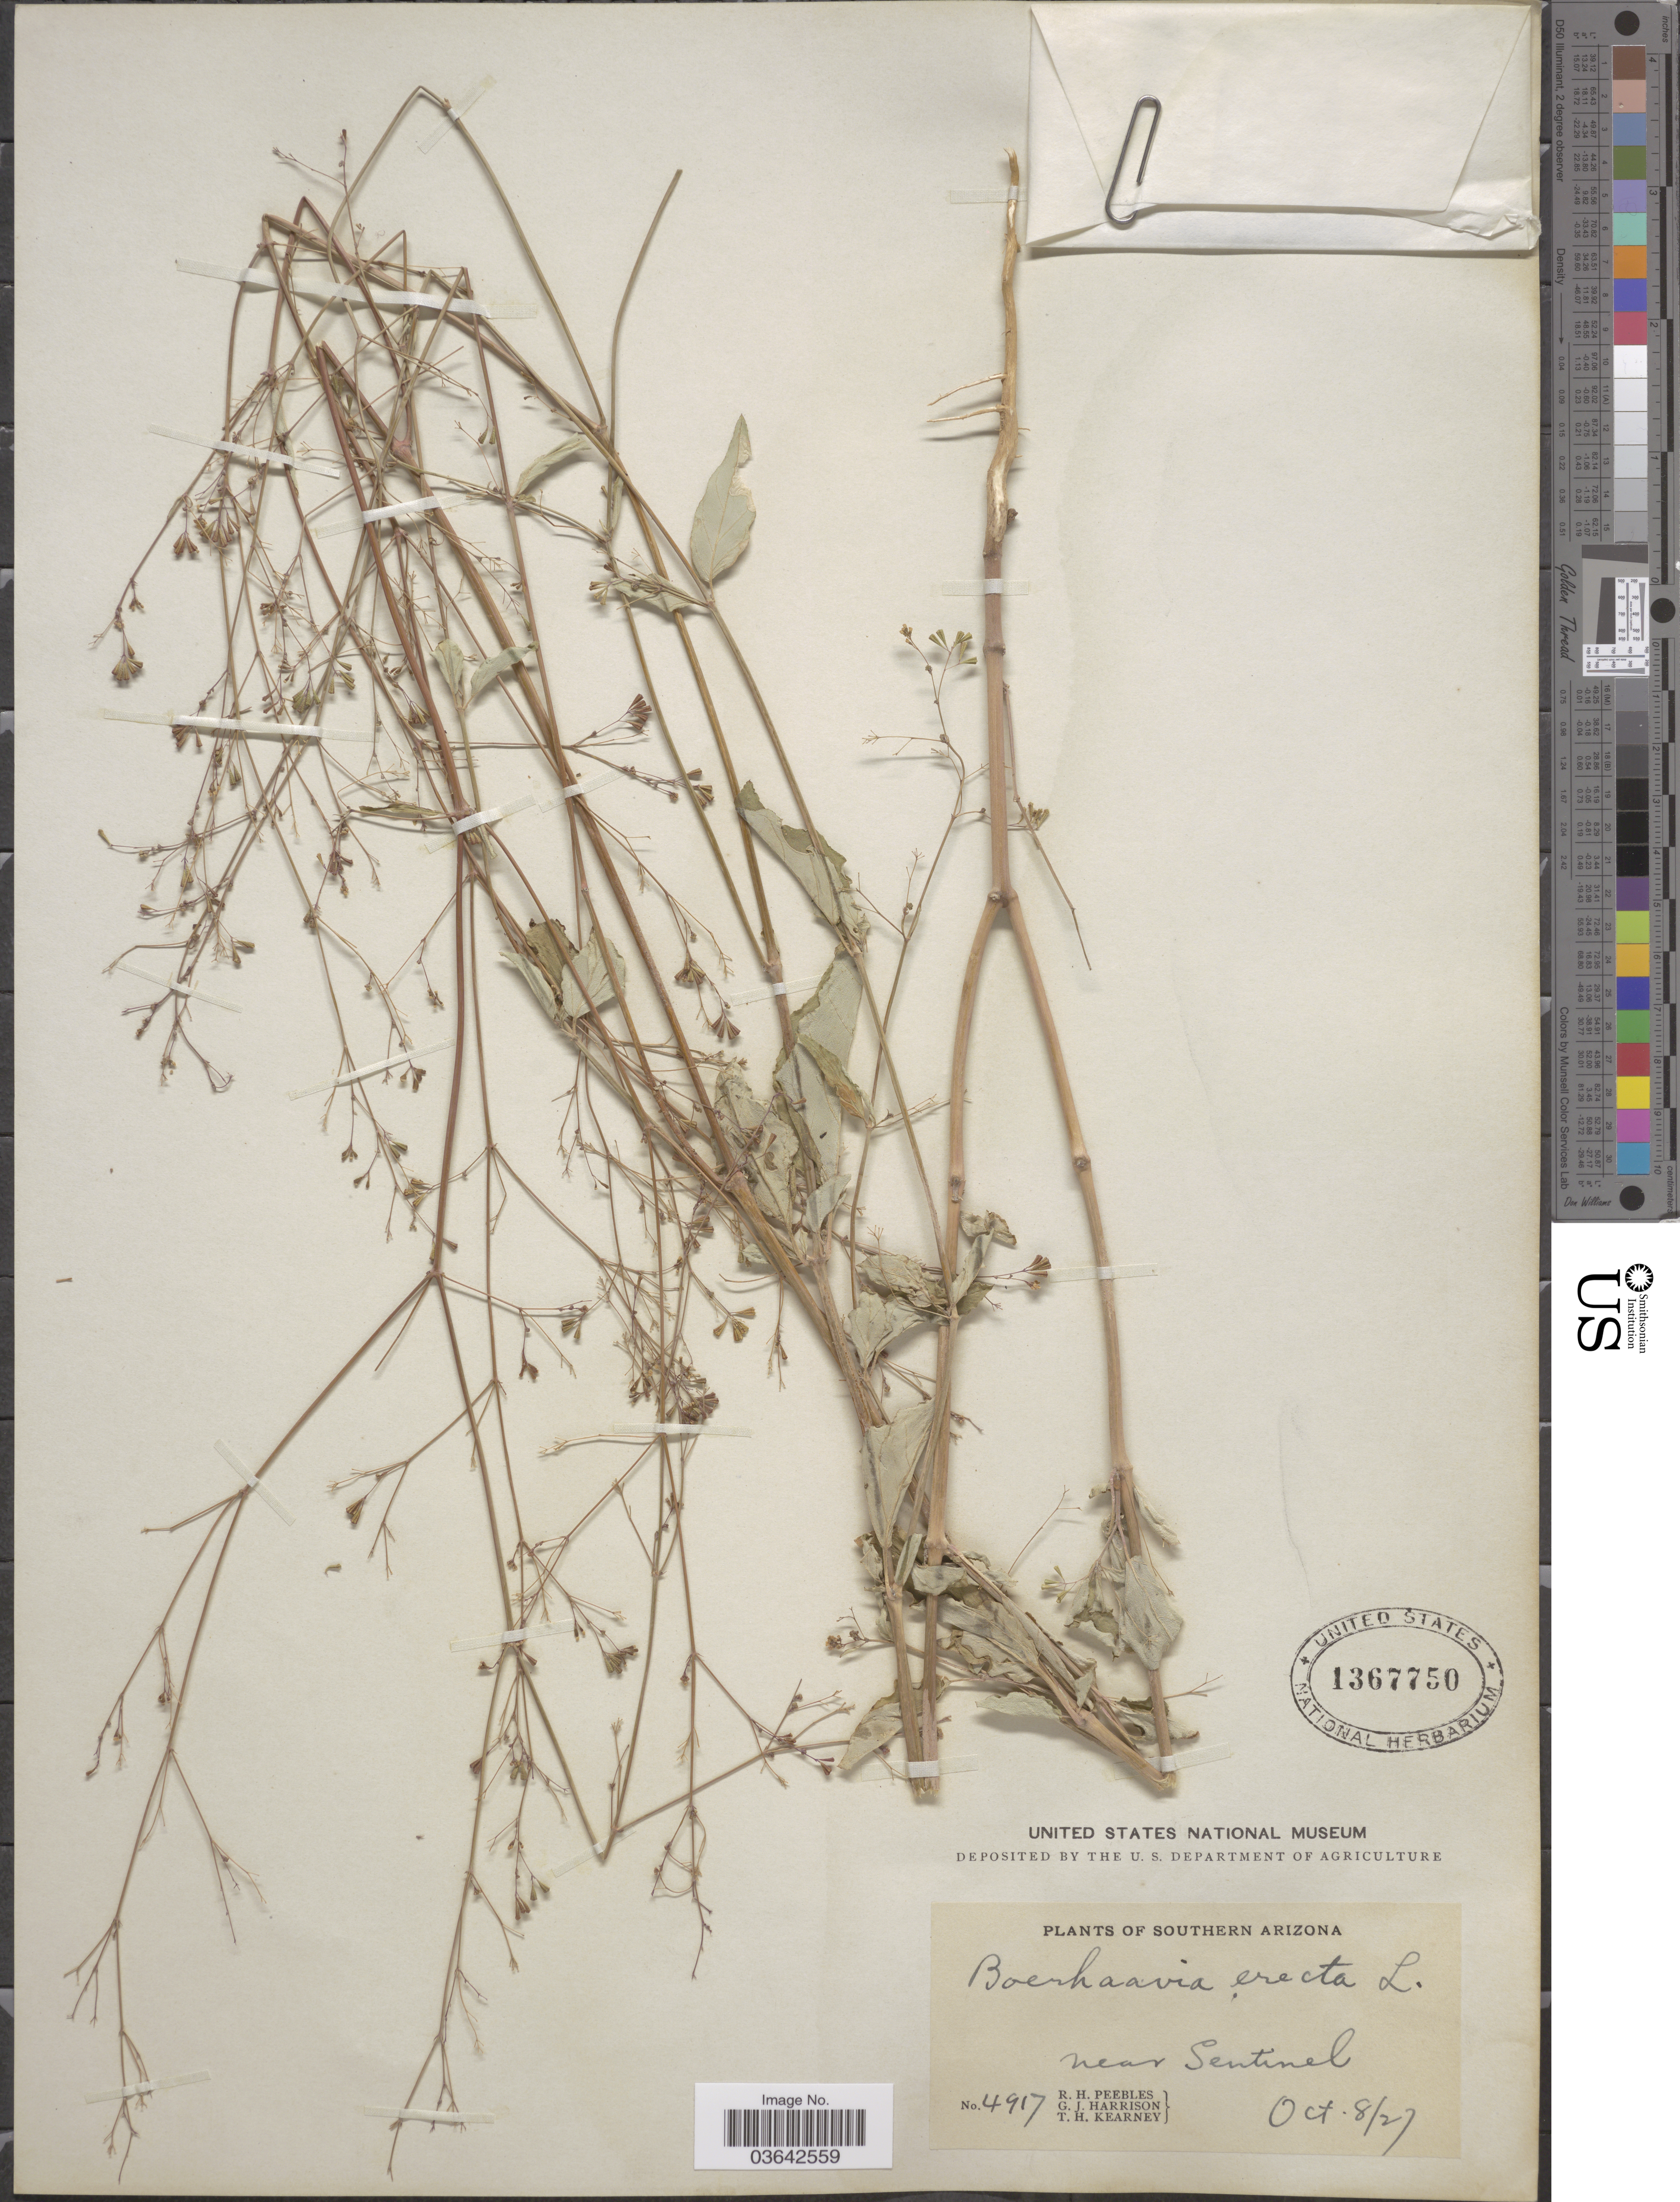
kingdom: Plantae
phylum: Tracheophyta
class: Magnoliopsida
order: Caryophyllales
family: Nyctaginaceae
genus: Boerhavia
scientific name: Boerhavia erecta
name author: L.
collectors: R. H. Peebles, G. J. Harrison & T. H. Kearney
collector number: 4917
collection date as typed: Transcribed d/m/y: 8/10/27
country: United States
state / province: Arizona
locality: Southern Arizona near Sentinel.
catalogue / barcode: US 1367750